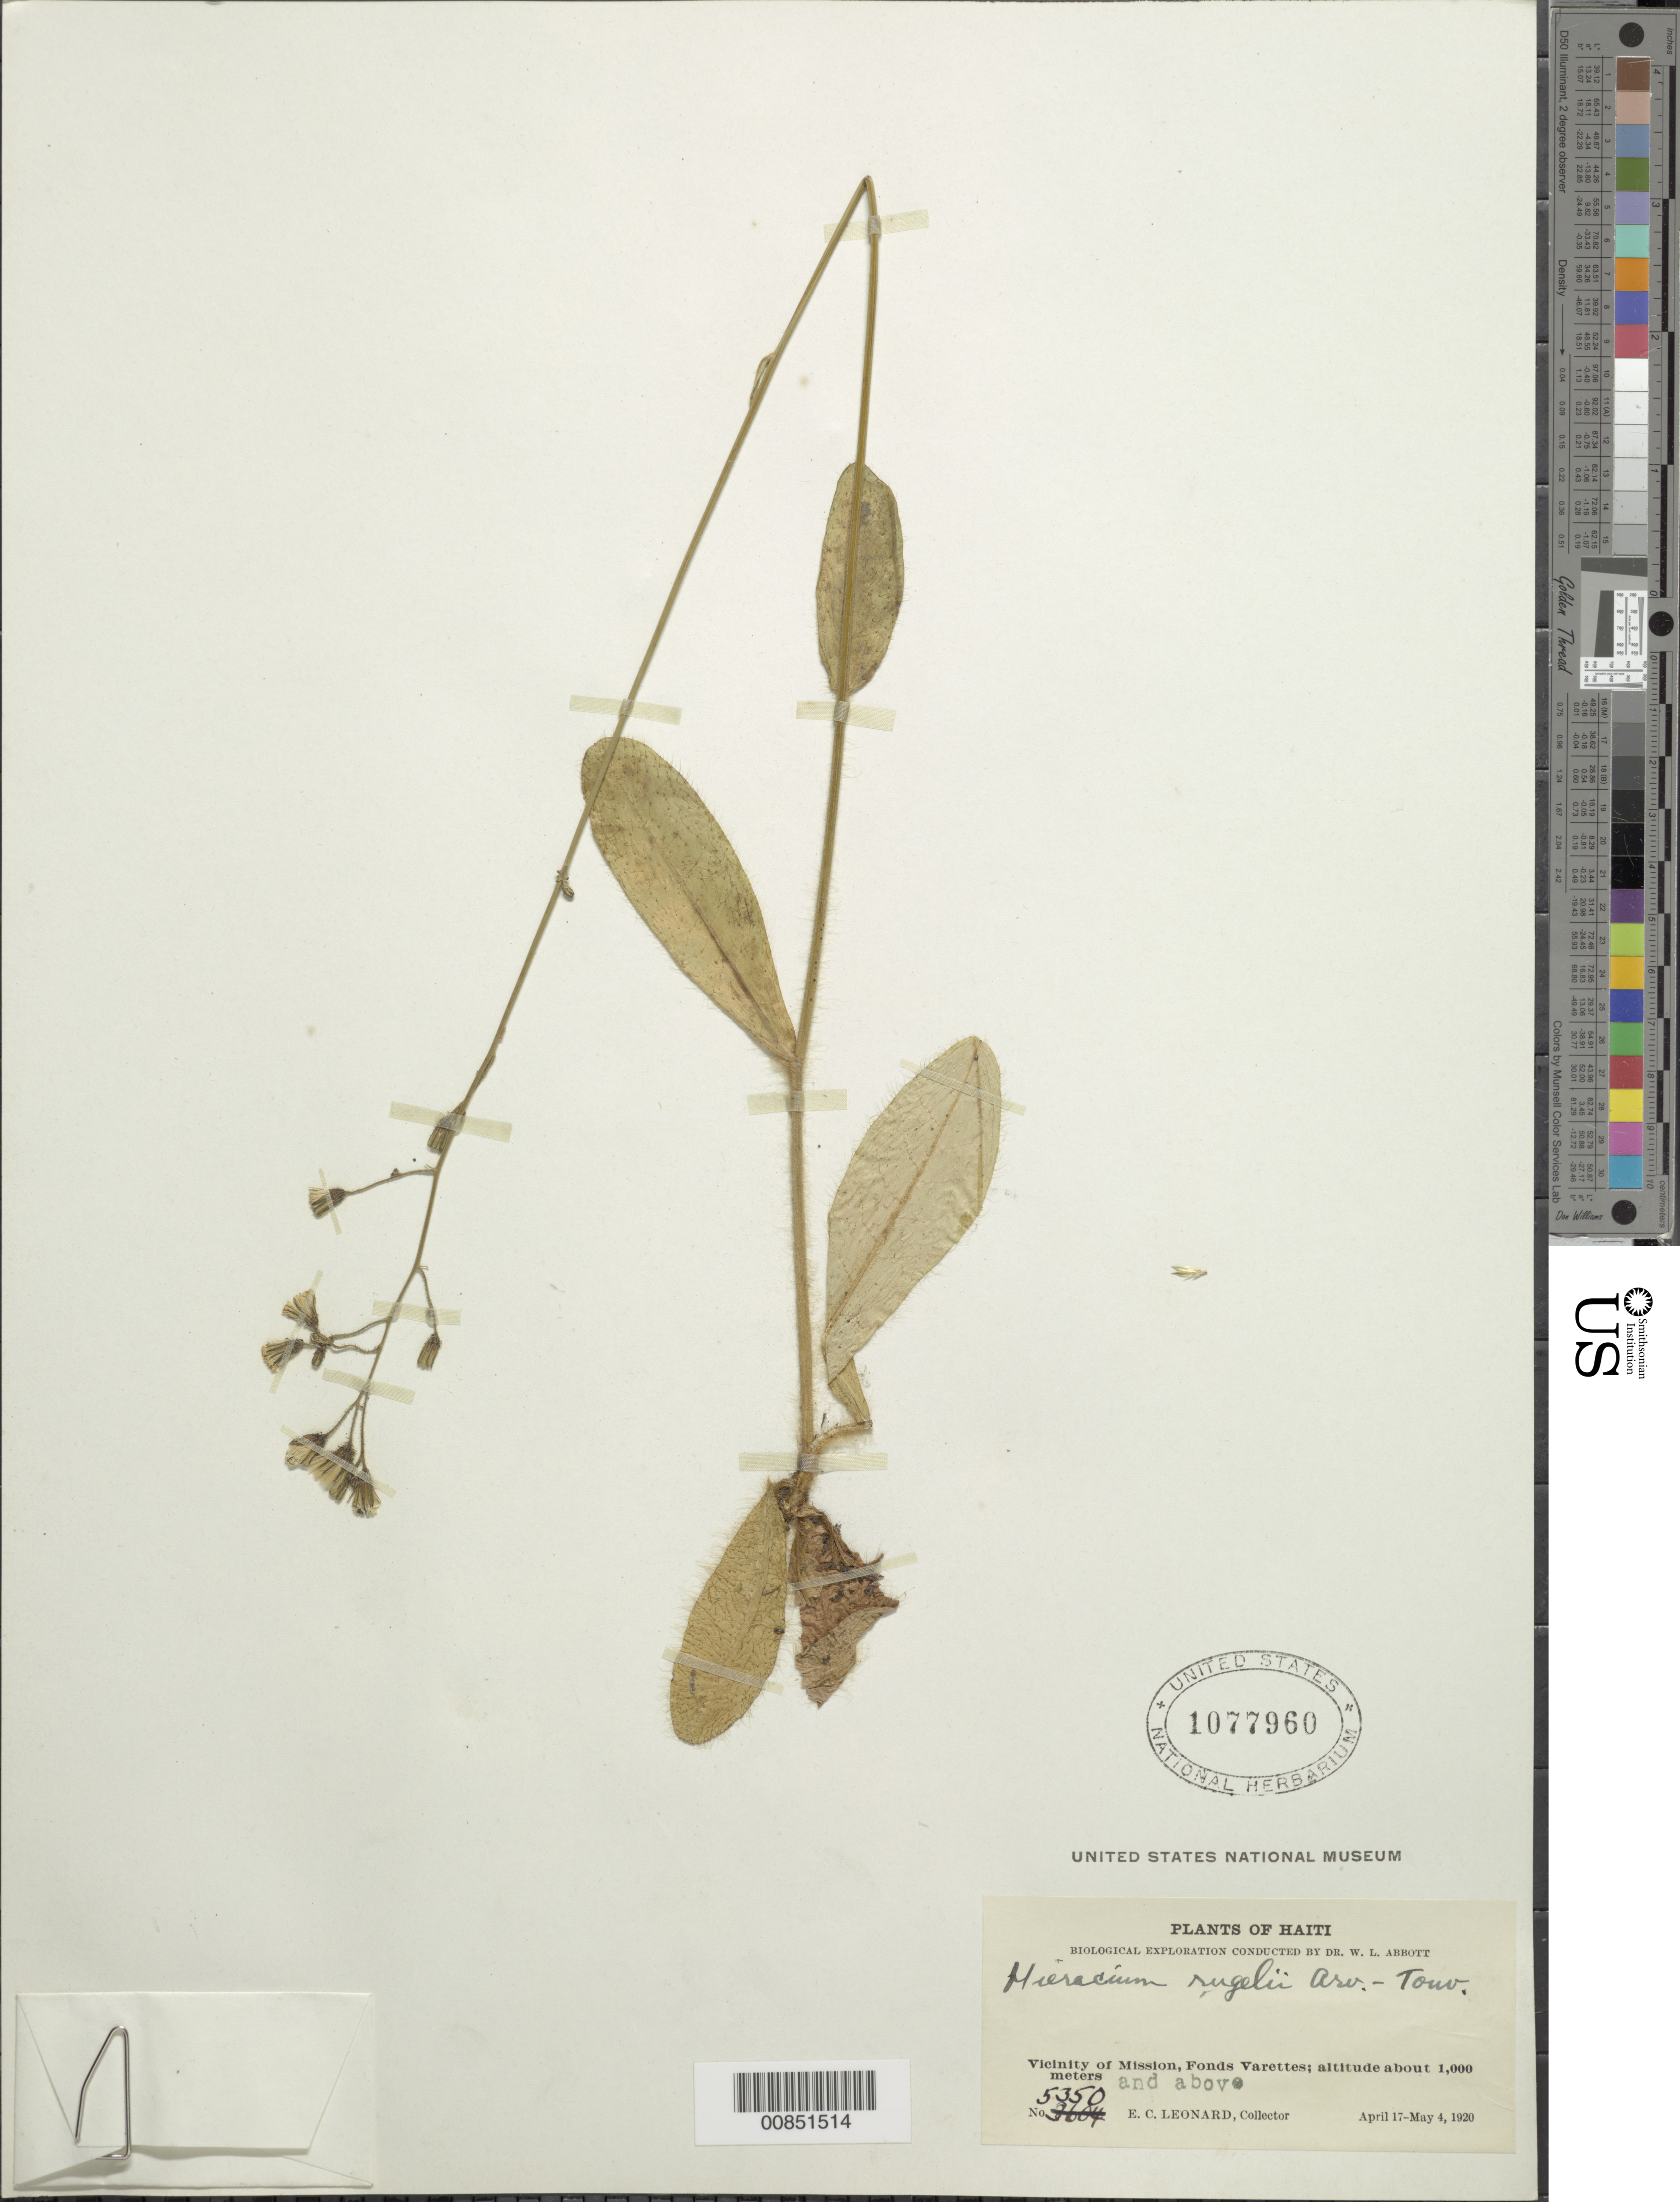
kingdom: Plantae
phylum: Tracheophyta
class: Magnoliopsida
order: Asterales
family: Asteraceae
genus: Hieracium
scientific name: Hieracium rugelii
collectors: E. C. Leonard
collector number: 5350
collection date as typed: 17 Apr 1920 to 04 May 1920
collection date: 1920-04-17/1920-05-04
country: Haiti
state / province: Ouest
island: Hispaniola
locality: Vicinity of Mission, Fond Verrettes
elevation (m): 1000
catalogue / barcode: US 1077960